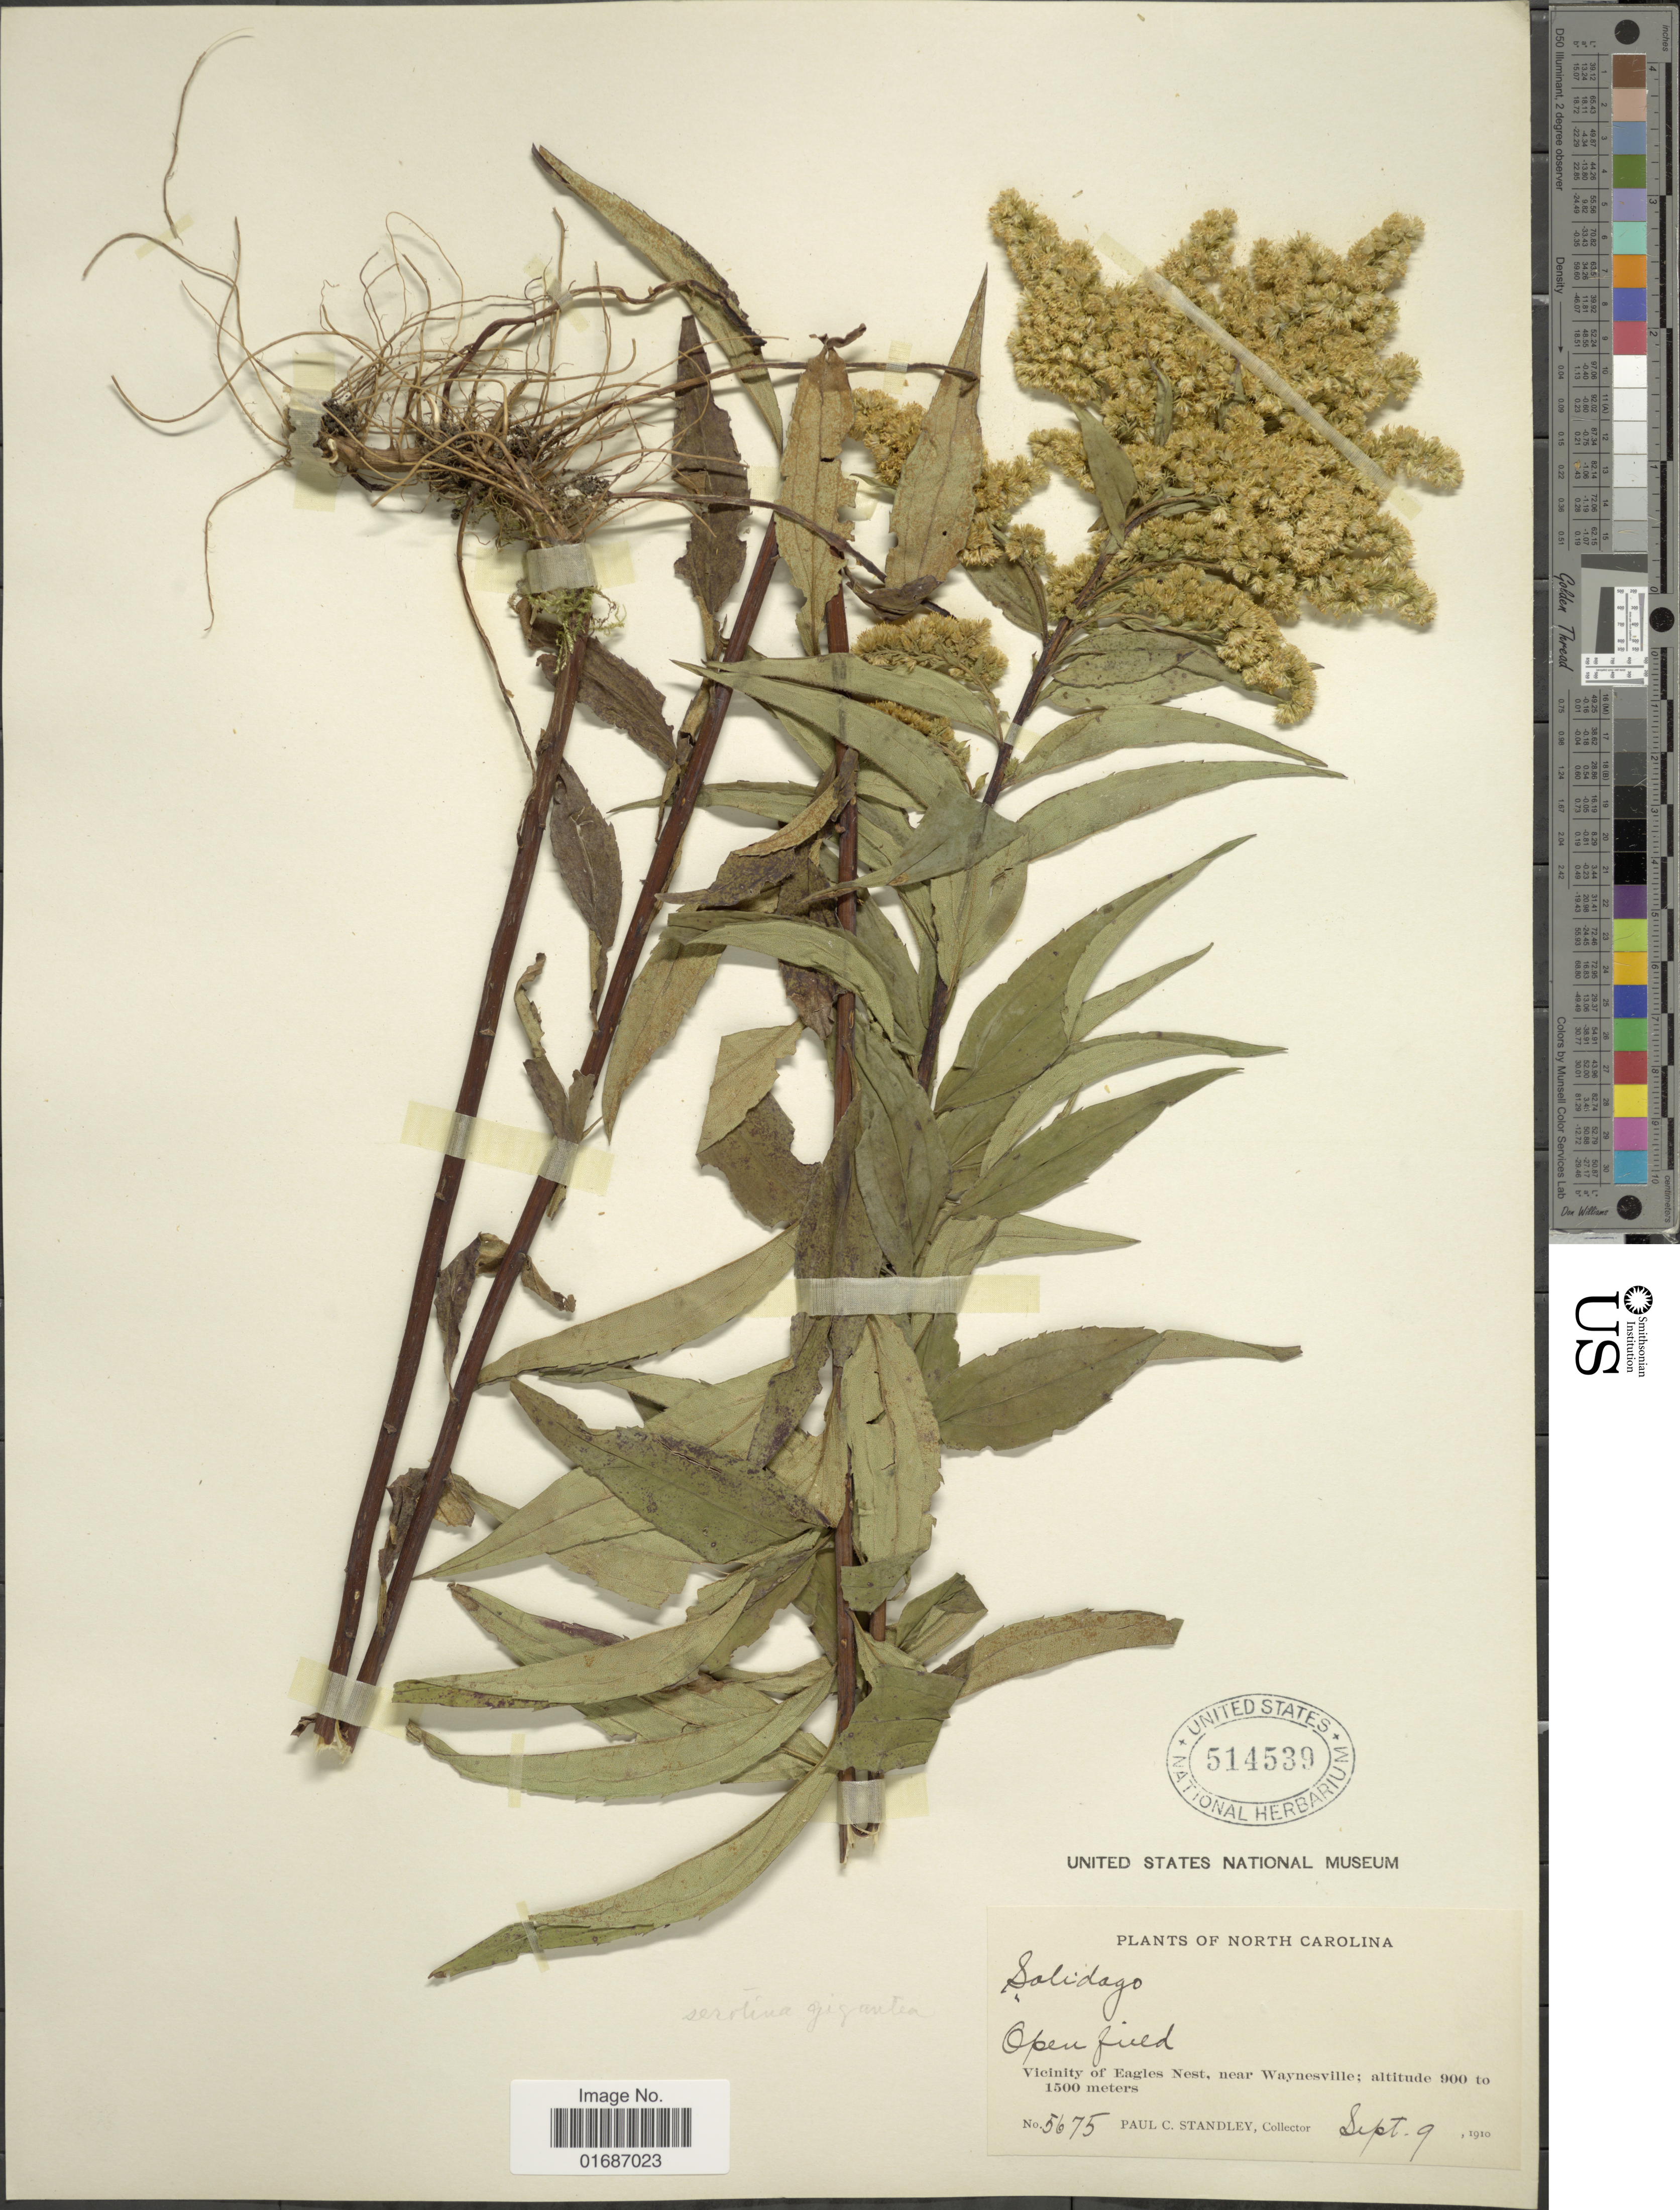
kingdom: Plantae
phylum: Tracheophyta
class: Magnoliopsida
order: Asterales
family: Asteraceae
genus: Solidago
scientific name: Solidago gigantea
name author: Aiton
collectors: P. C. Standley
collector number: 5675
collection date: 1910-09-09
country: United States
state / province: North Carolina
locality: Vicinity of Eagles Nest, near Waynesville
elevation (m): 900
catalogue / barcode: US 514539